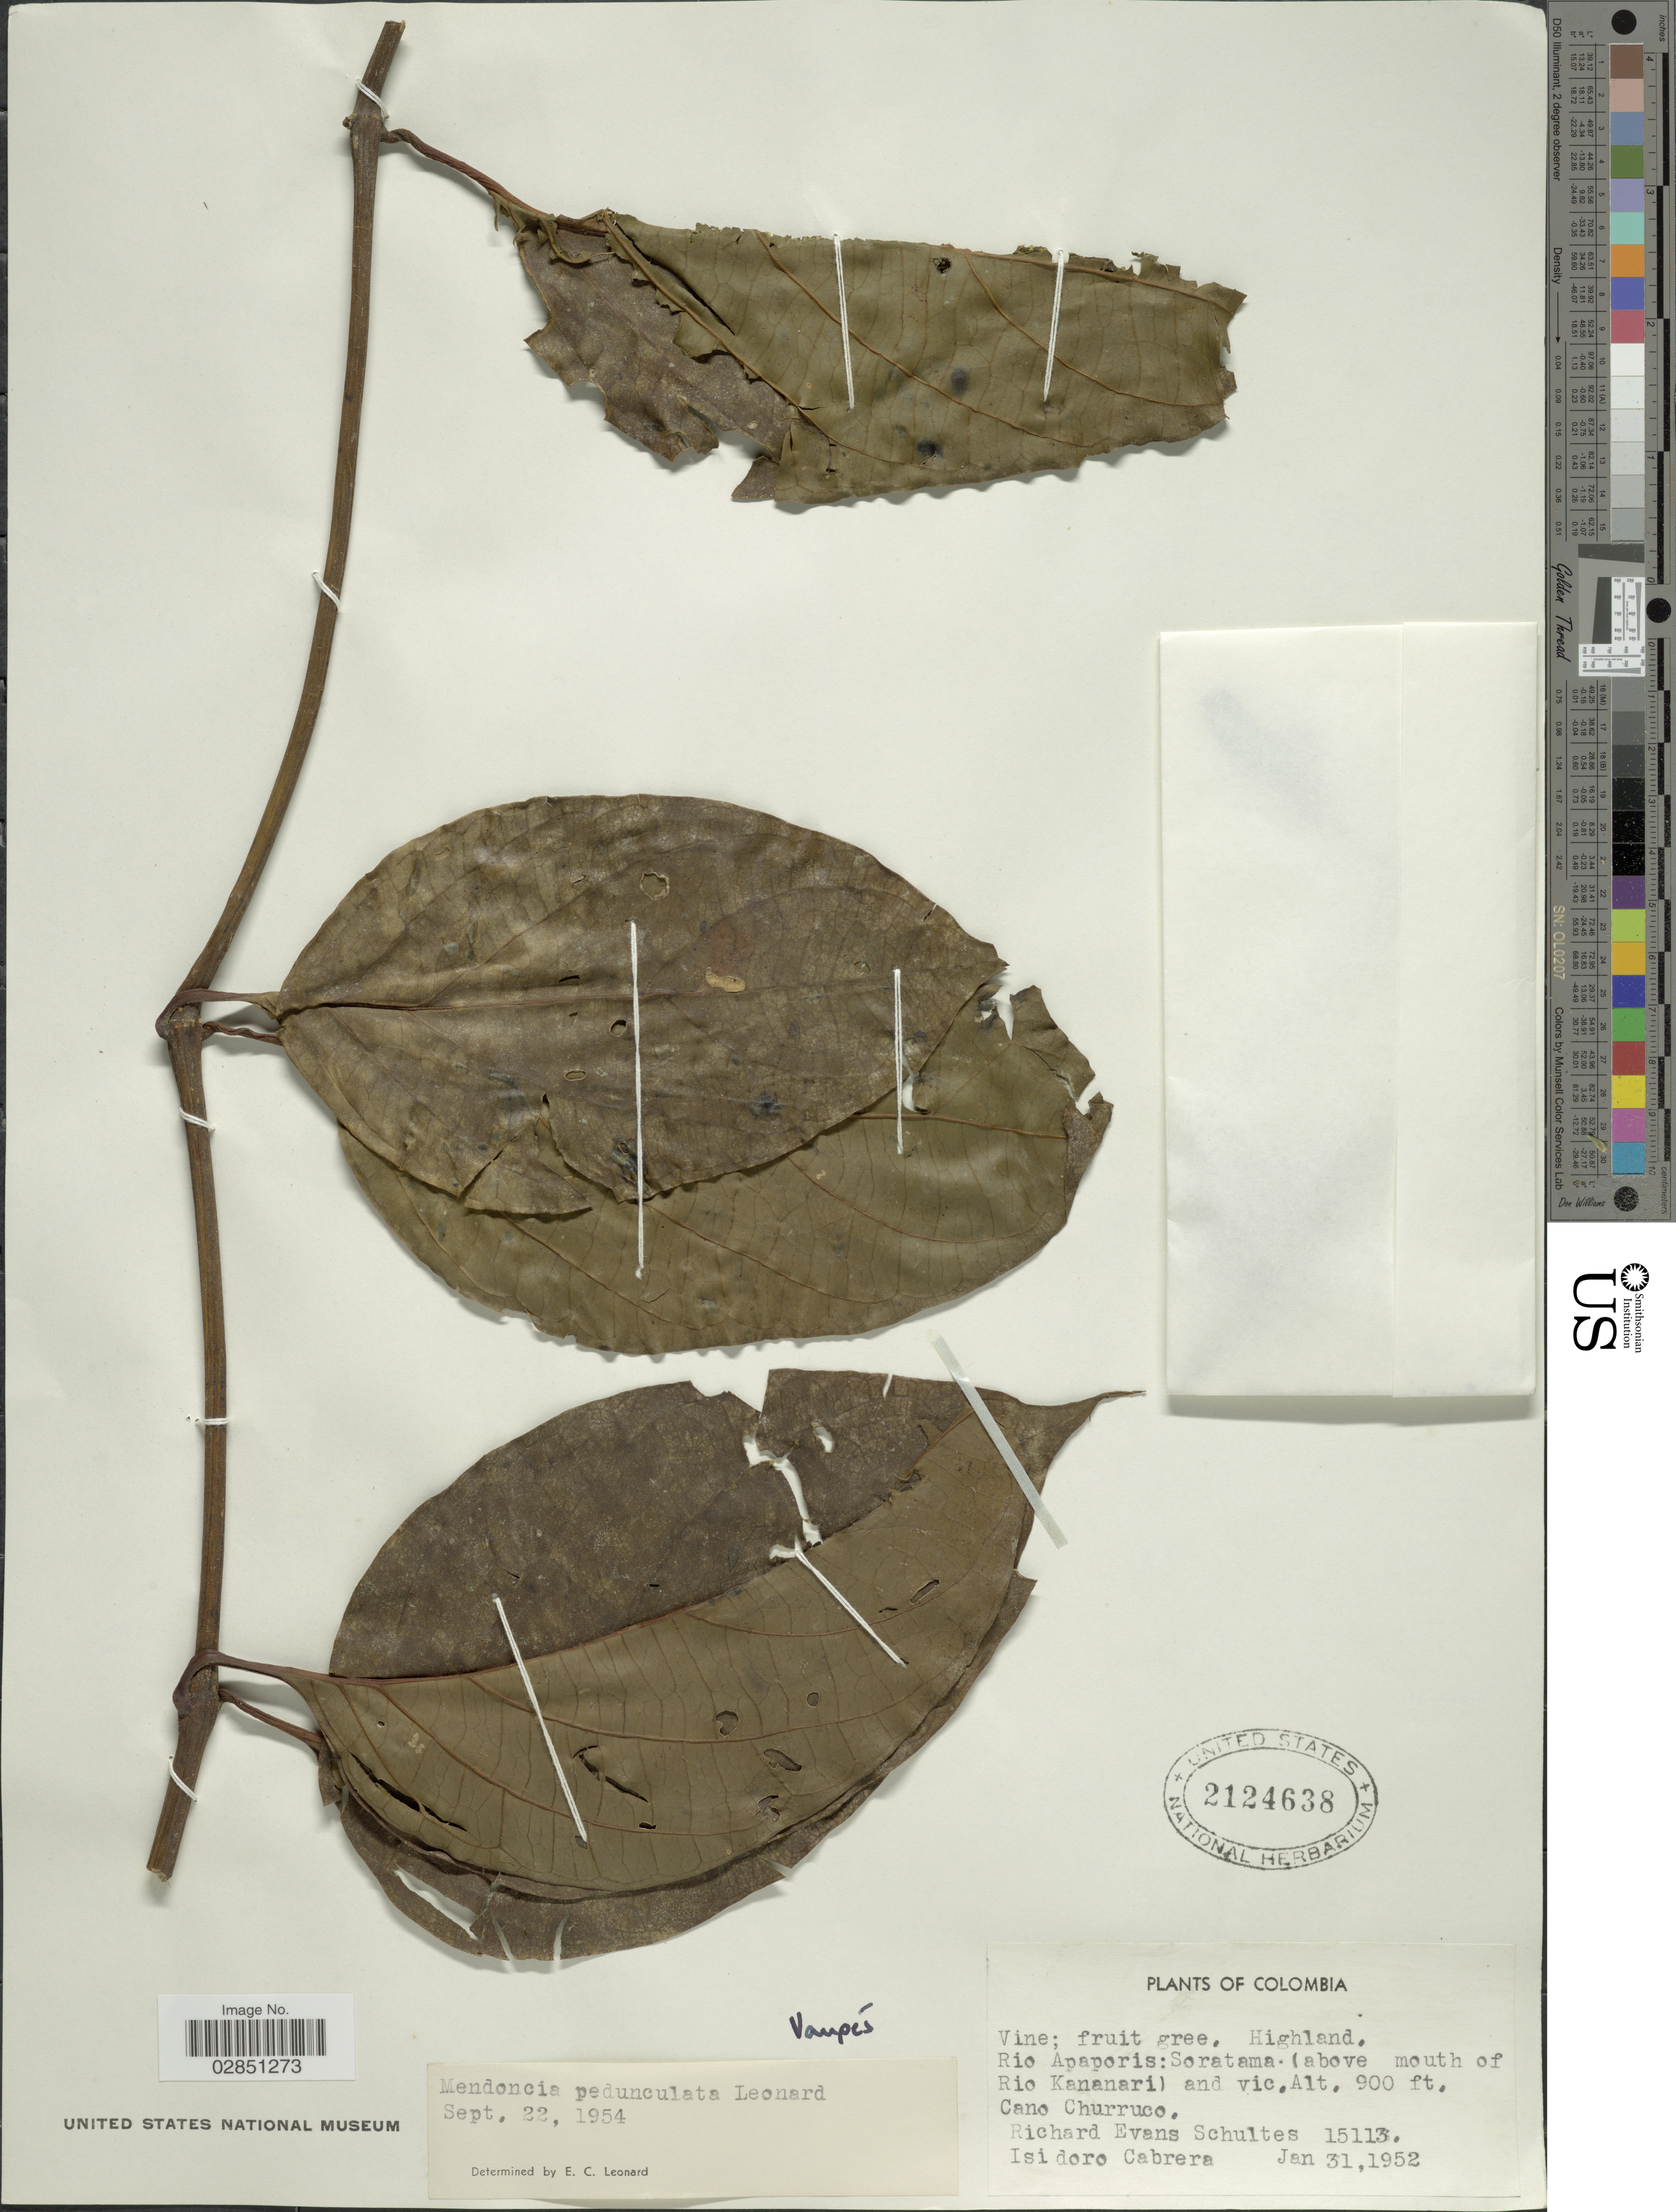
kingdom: Plantae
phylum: Tracheophyta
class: Magnoliopsida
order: Lamiales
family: Acanthaceae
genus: Mendoncia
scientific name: Mendoncia pedunculata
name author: Leonard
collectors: R. E. Schultes & I. Cabrera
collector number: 15113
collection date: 1952-01-31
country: Colombia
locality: Rio Apaporis: Soratama (above mouth of Rio Kananari) and vic. Cano Churruco.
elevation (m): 274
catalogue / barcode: US 2124638